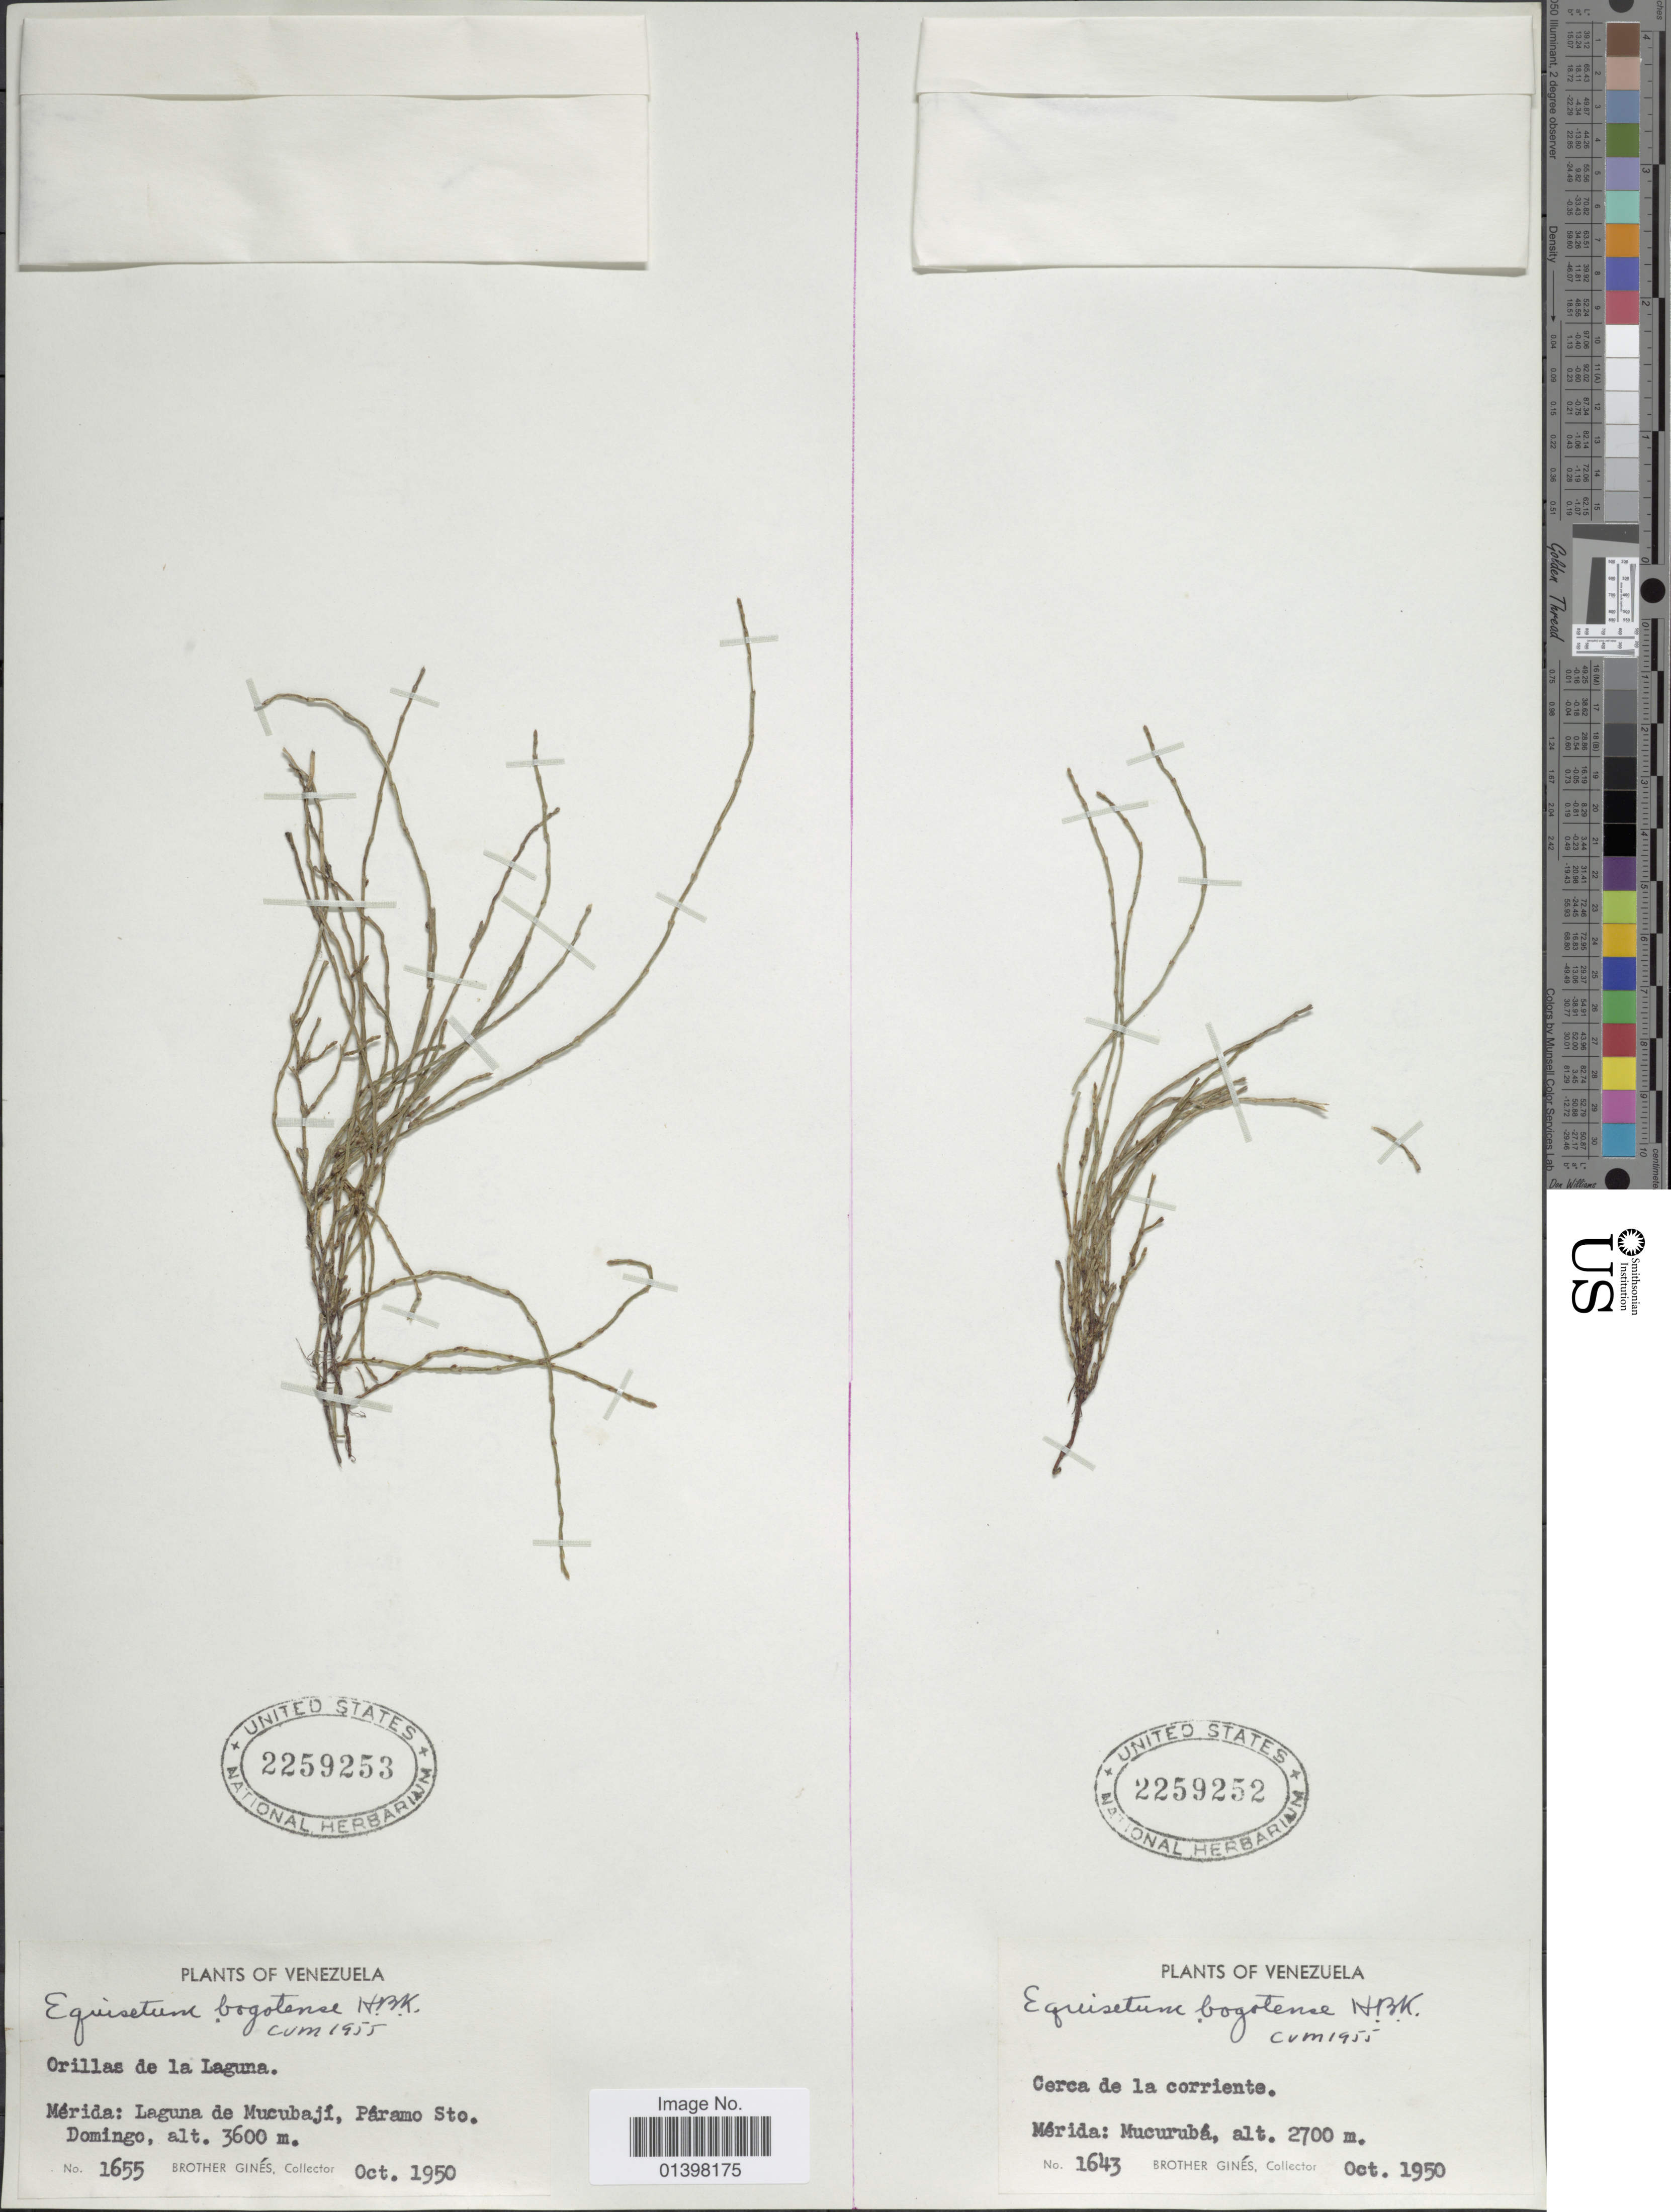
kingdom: Plantae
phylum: Tracheophyta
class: Polypodiopsida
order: Equisetales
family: Equisetaceae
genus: Equisetum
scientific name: Equisetum bogotense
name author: Kunth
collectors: Bro. Gines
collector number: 1655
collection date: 1950-10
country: Venezuela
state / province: Mérida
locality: Laguna de Mucubají, Páramo Sto Domingo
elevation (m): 3600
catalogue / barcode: US 2259253